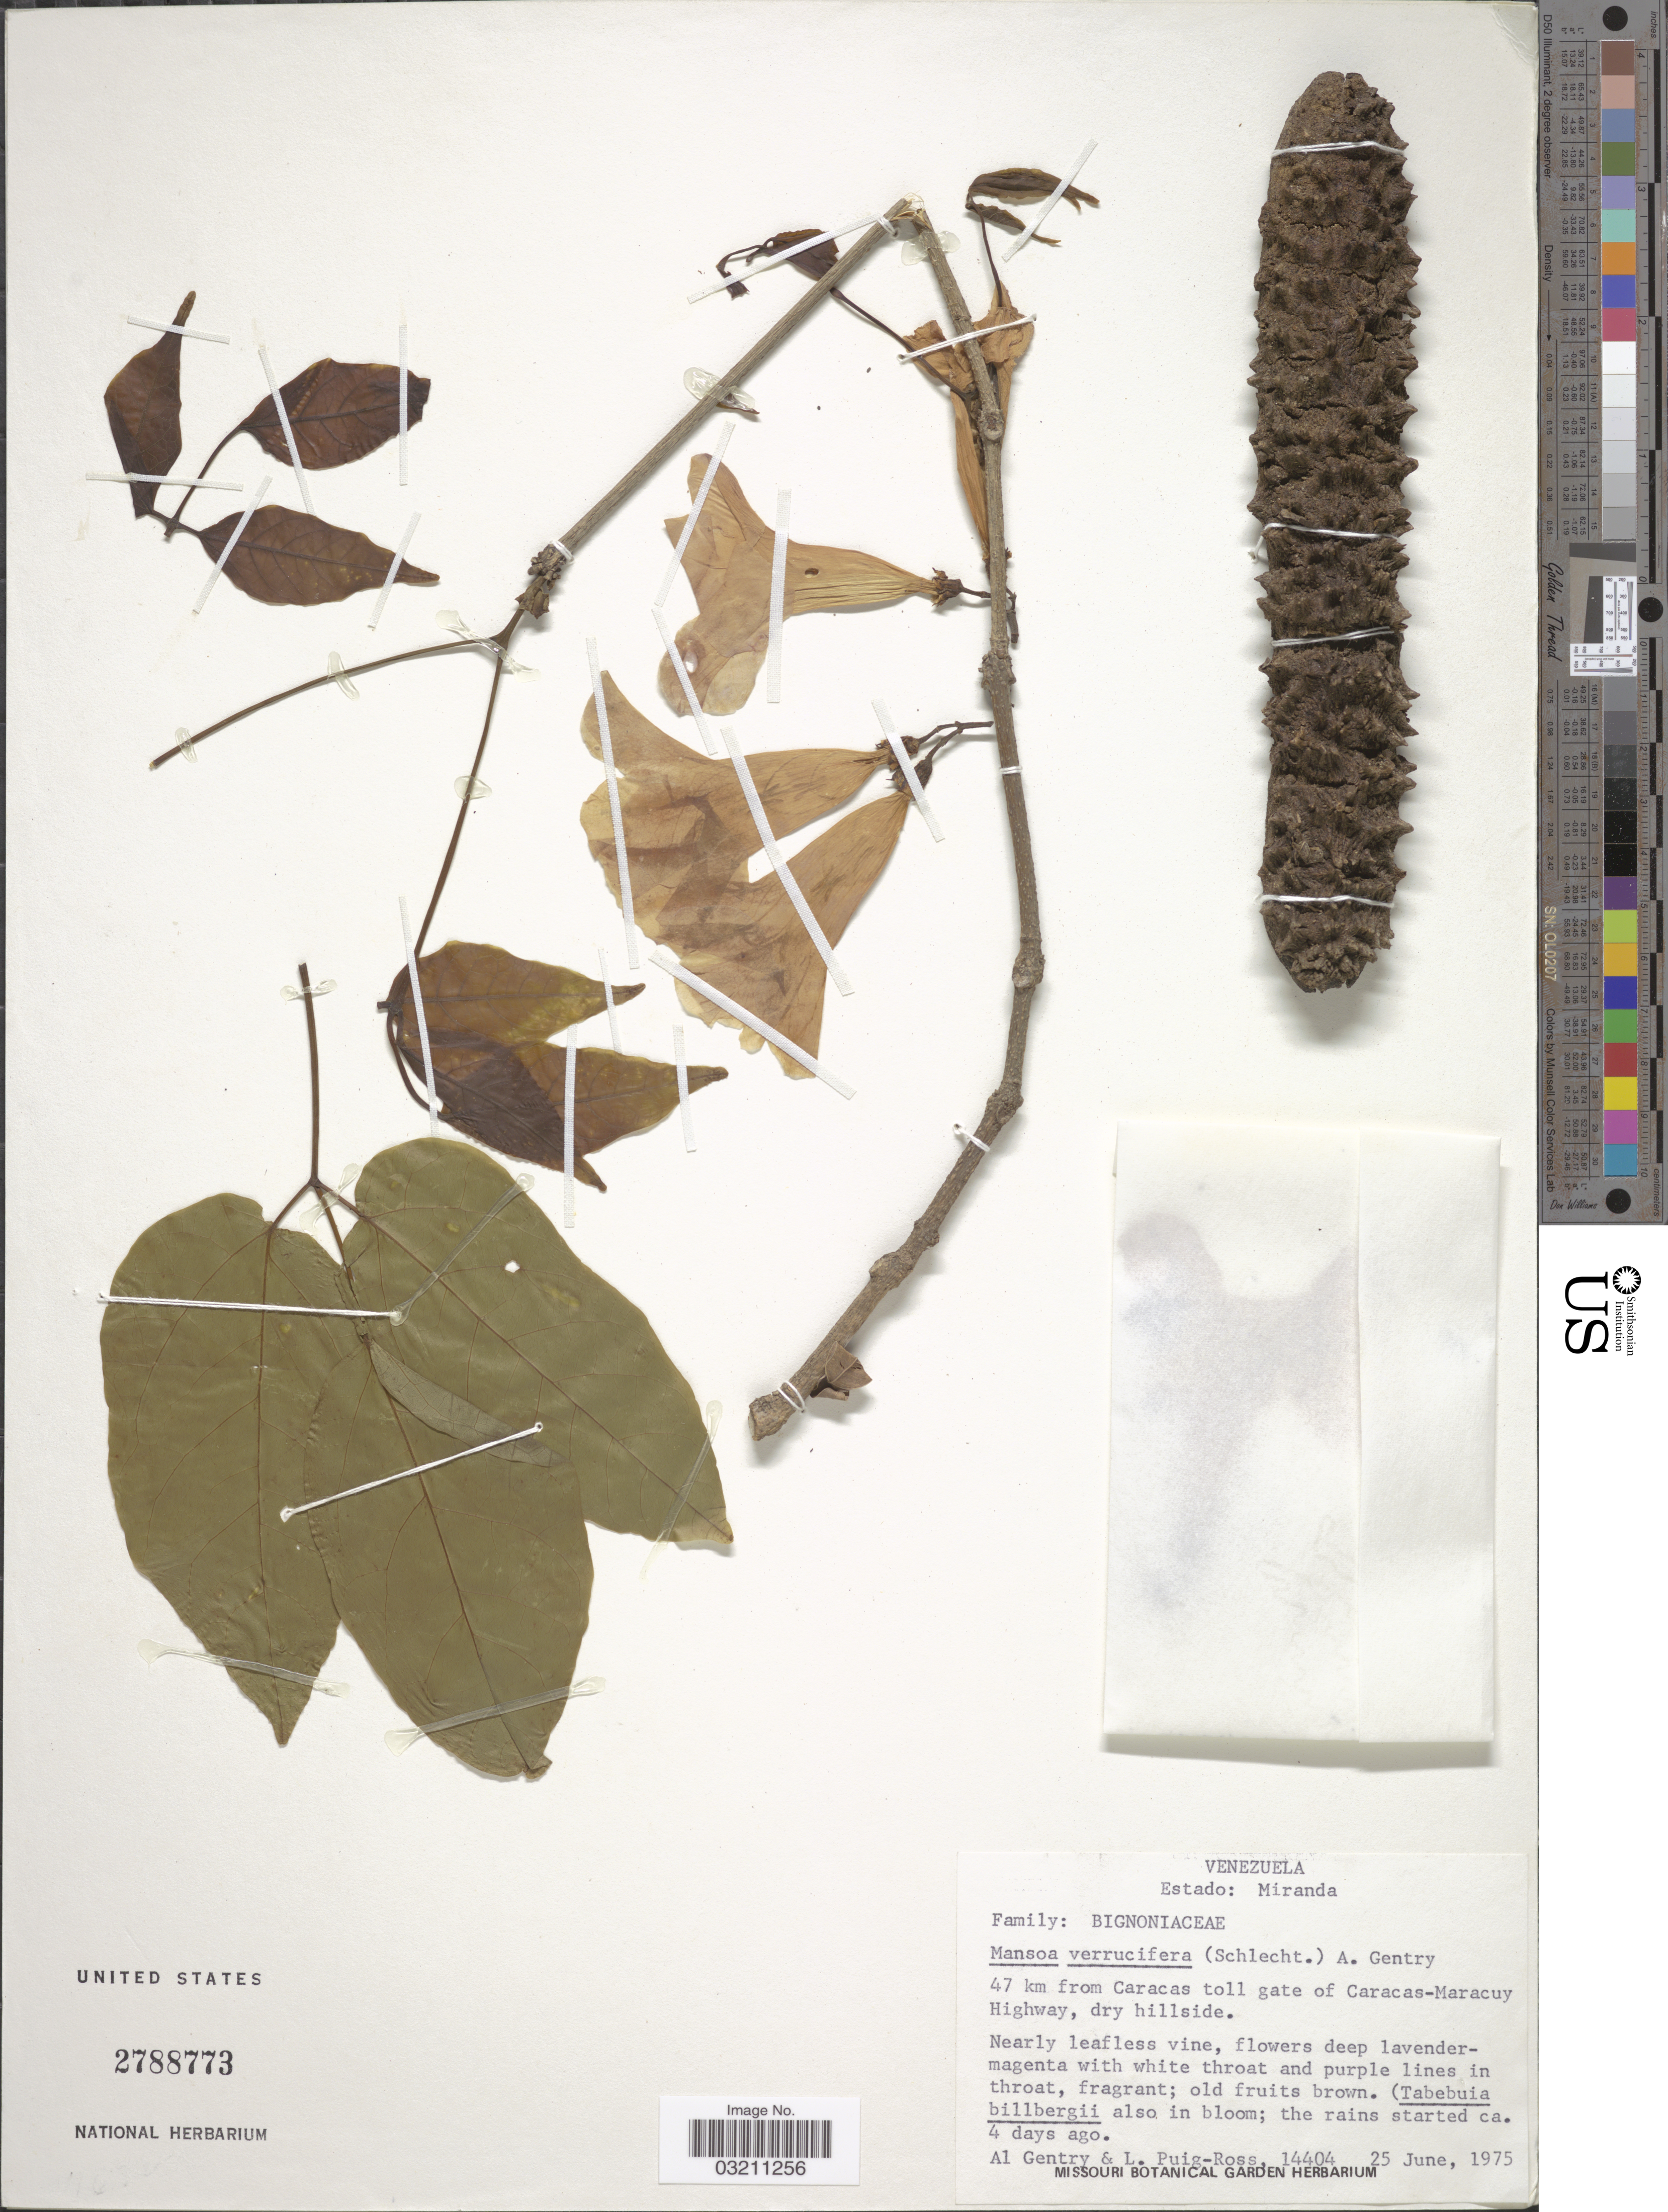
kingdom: Plantae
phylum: Tracheophyta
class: Magnoliopsida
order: Lamiales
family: Bignoniaceae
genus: Mansoa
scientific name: Mansoa verrucifera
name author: (Schltdl.) A.H. Gentry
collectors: A. H. Gentry & L. Puig-Ross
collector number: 14404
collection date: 1975-06-25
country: Venezuela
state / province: Miranda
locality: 47 km from Caracas toll gate of Caracas-Maracuy Highway.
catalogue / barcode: US 2788773